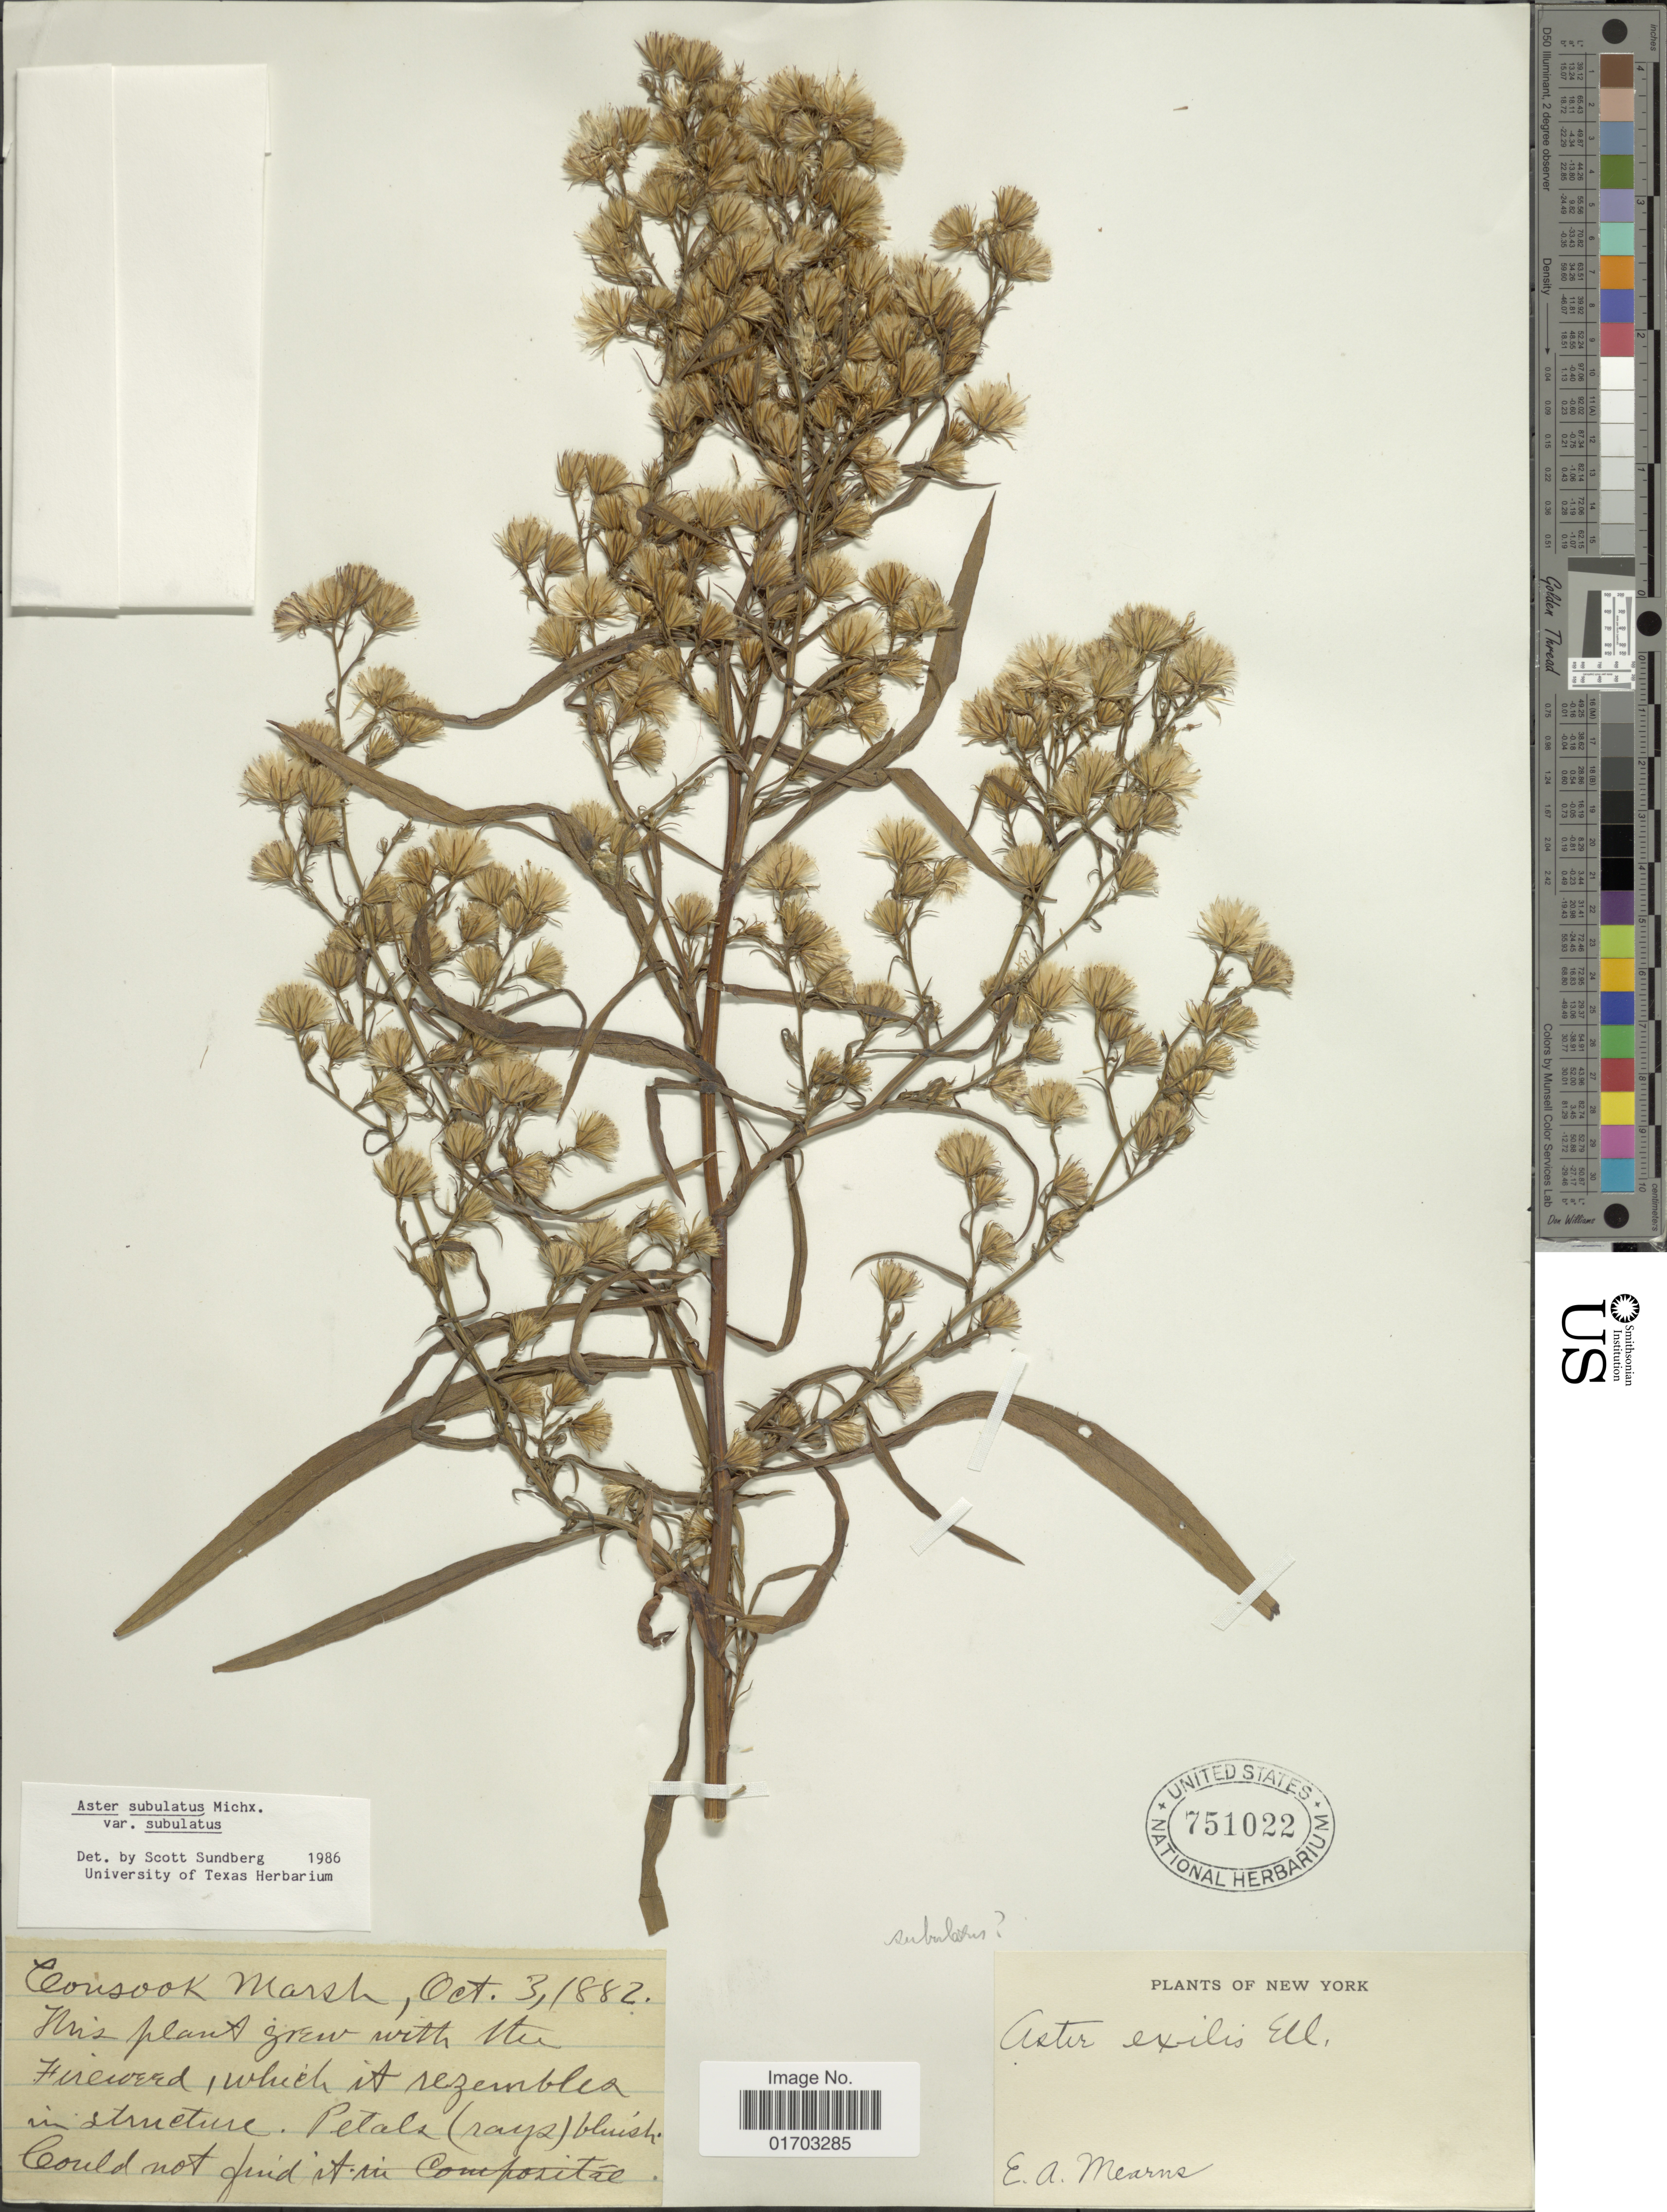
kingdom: Plantae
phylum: Tracheophyta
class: Magnoliopsida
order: Asterales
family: Asteraceae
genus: Symphyotrichum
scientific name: Symphyotrichum subulatum var. subulatum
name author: (Michx.) G.L. Nesom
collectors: E. A. Mearns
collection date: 1882-10-03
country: United States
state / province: New York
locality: Consook Marsh.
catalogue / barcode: US 751022